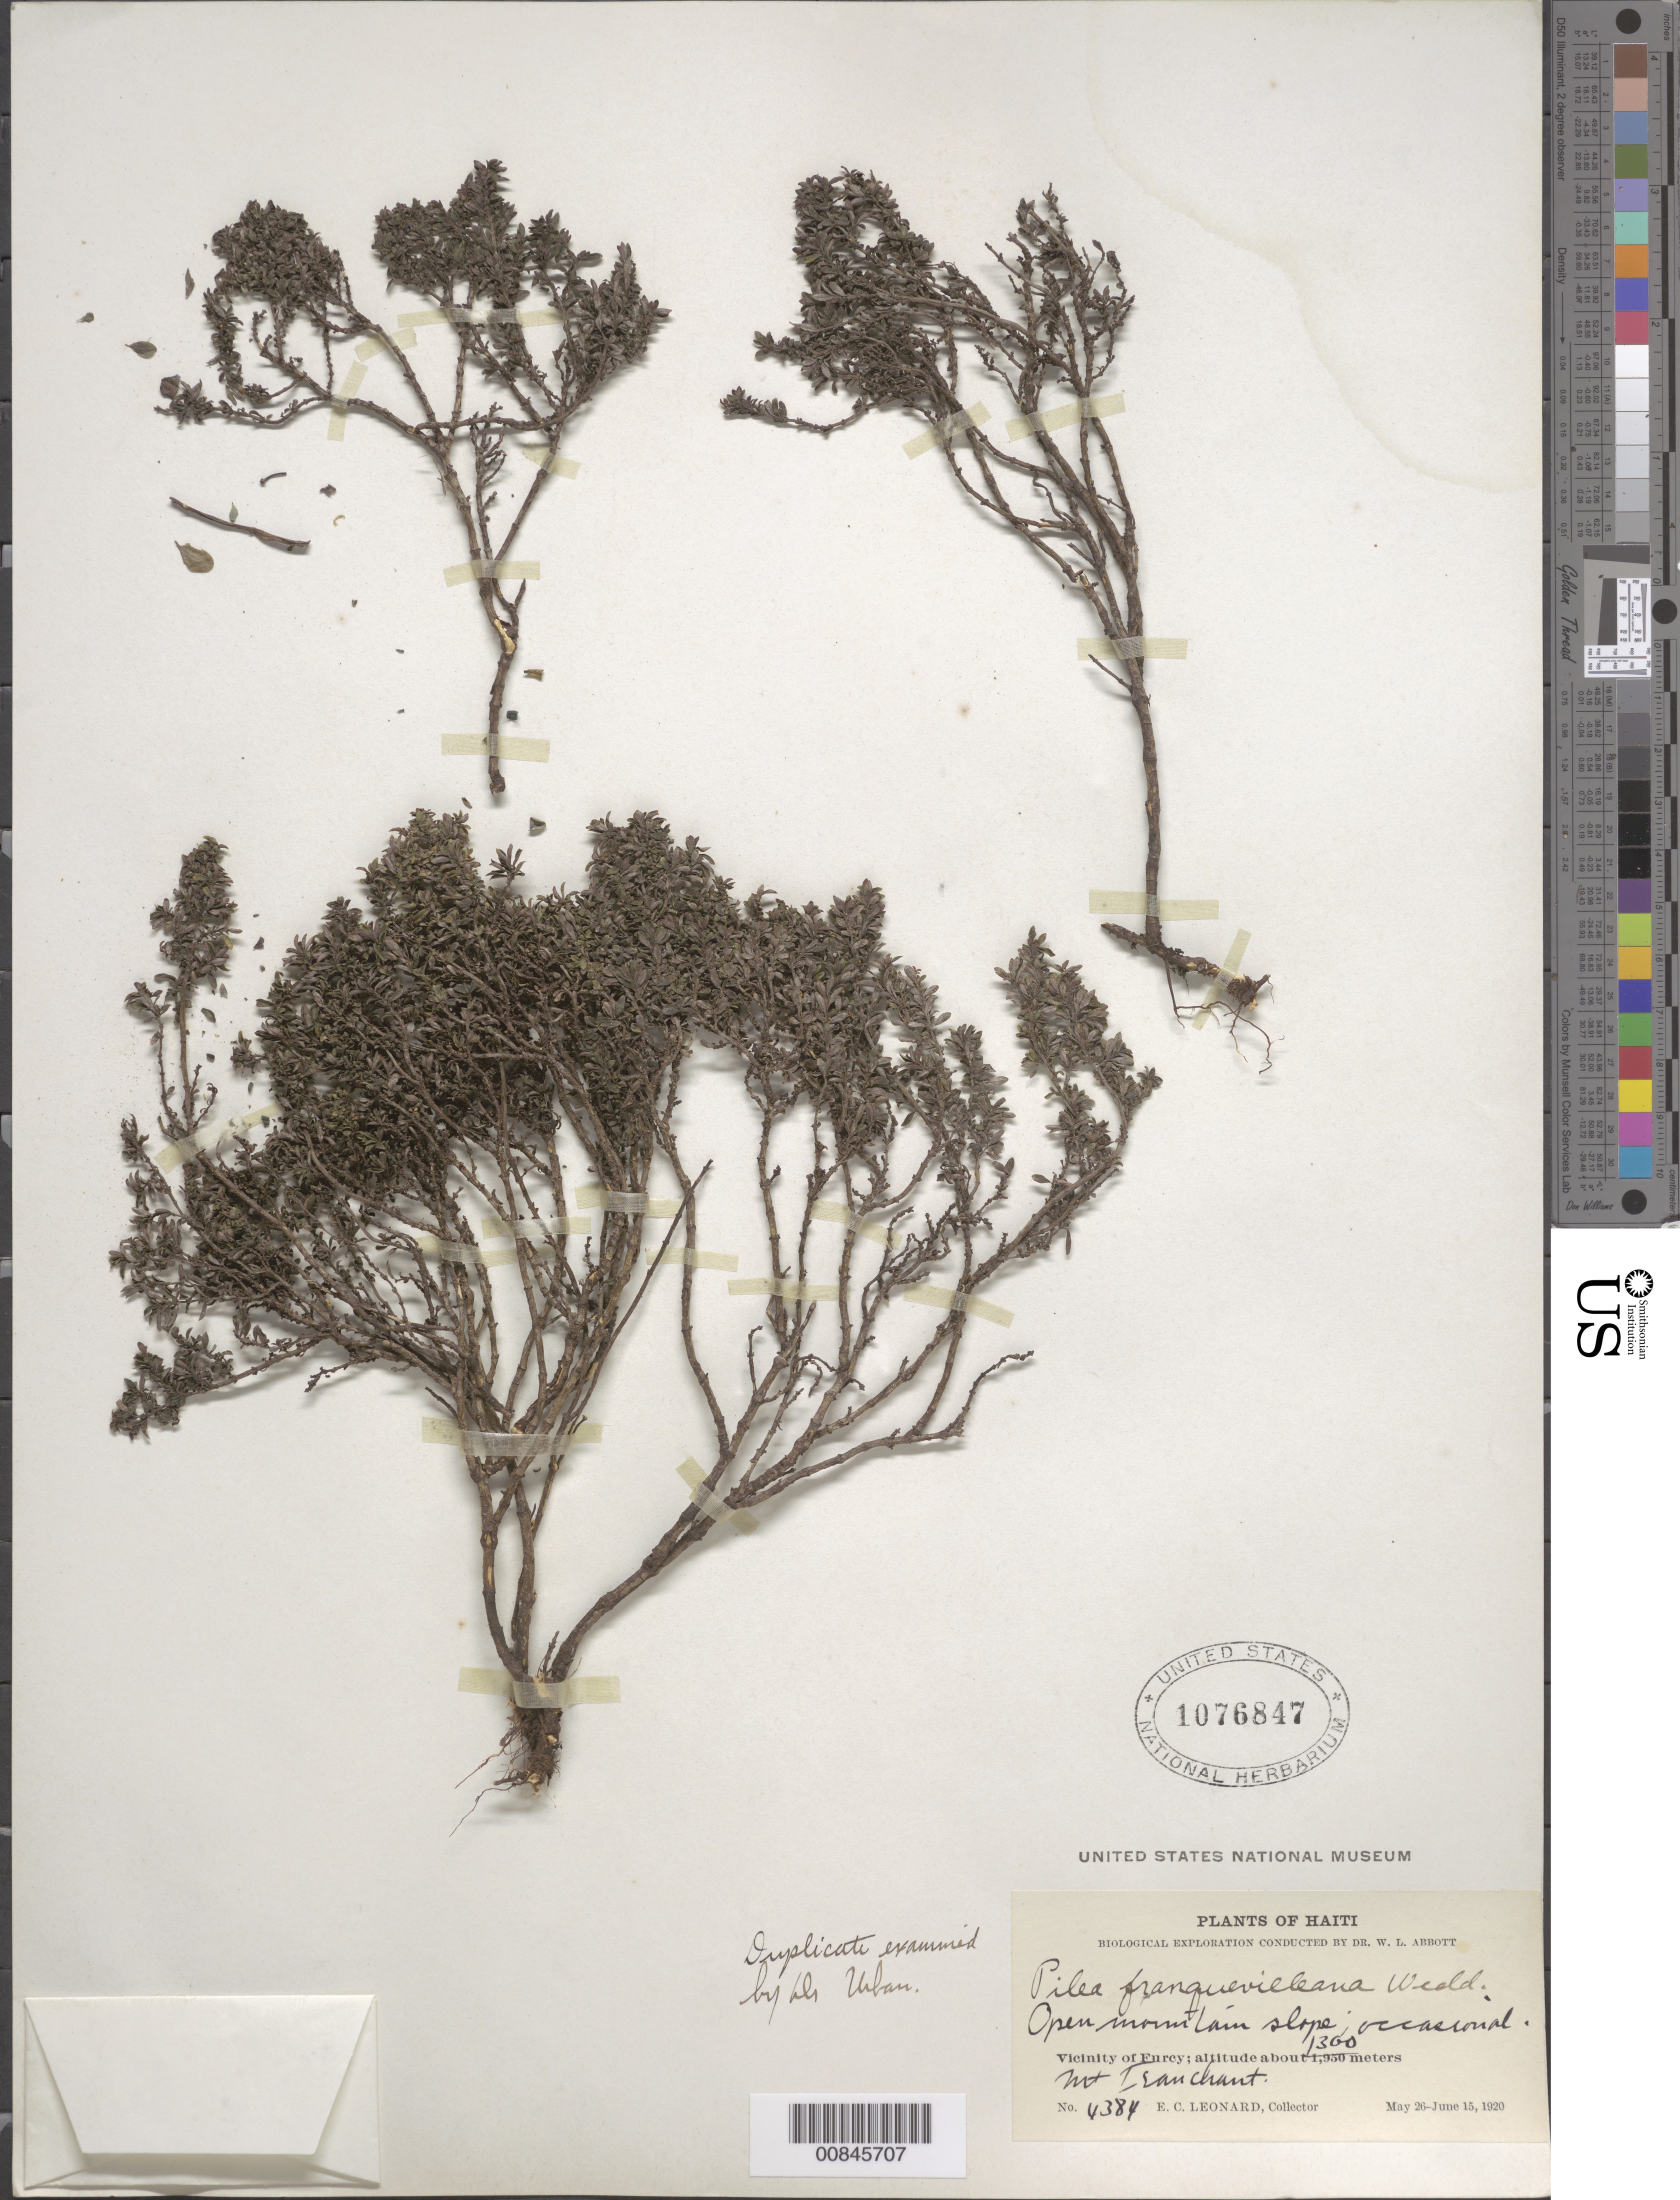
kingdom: Plantae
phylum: Tracheophyta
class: Magnoliopsida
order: Rosales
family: Urticaceae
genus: Pilea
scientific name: Pilea franquevilleana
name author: Wedd.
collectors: E. C. Leonard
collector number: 4384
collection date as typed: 26 May 1920 to 15 Jun 1920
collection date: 1920-05-26/1920-06-15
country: Haiti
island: Hispaniola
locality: Vicinity of Furcy. M. Tranchant.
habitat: Open mountain slope.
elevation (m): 1300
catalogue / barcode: US 1076847